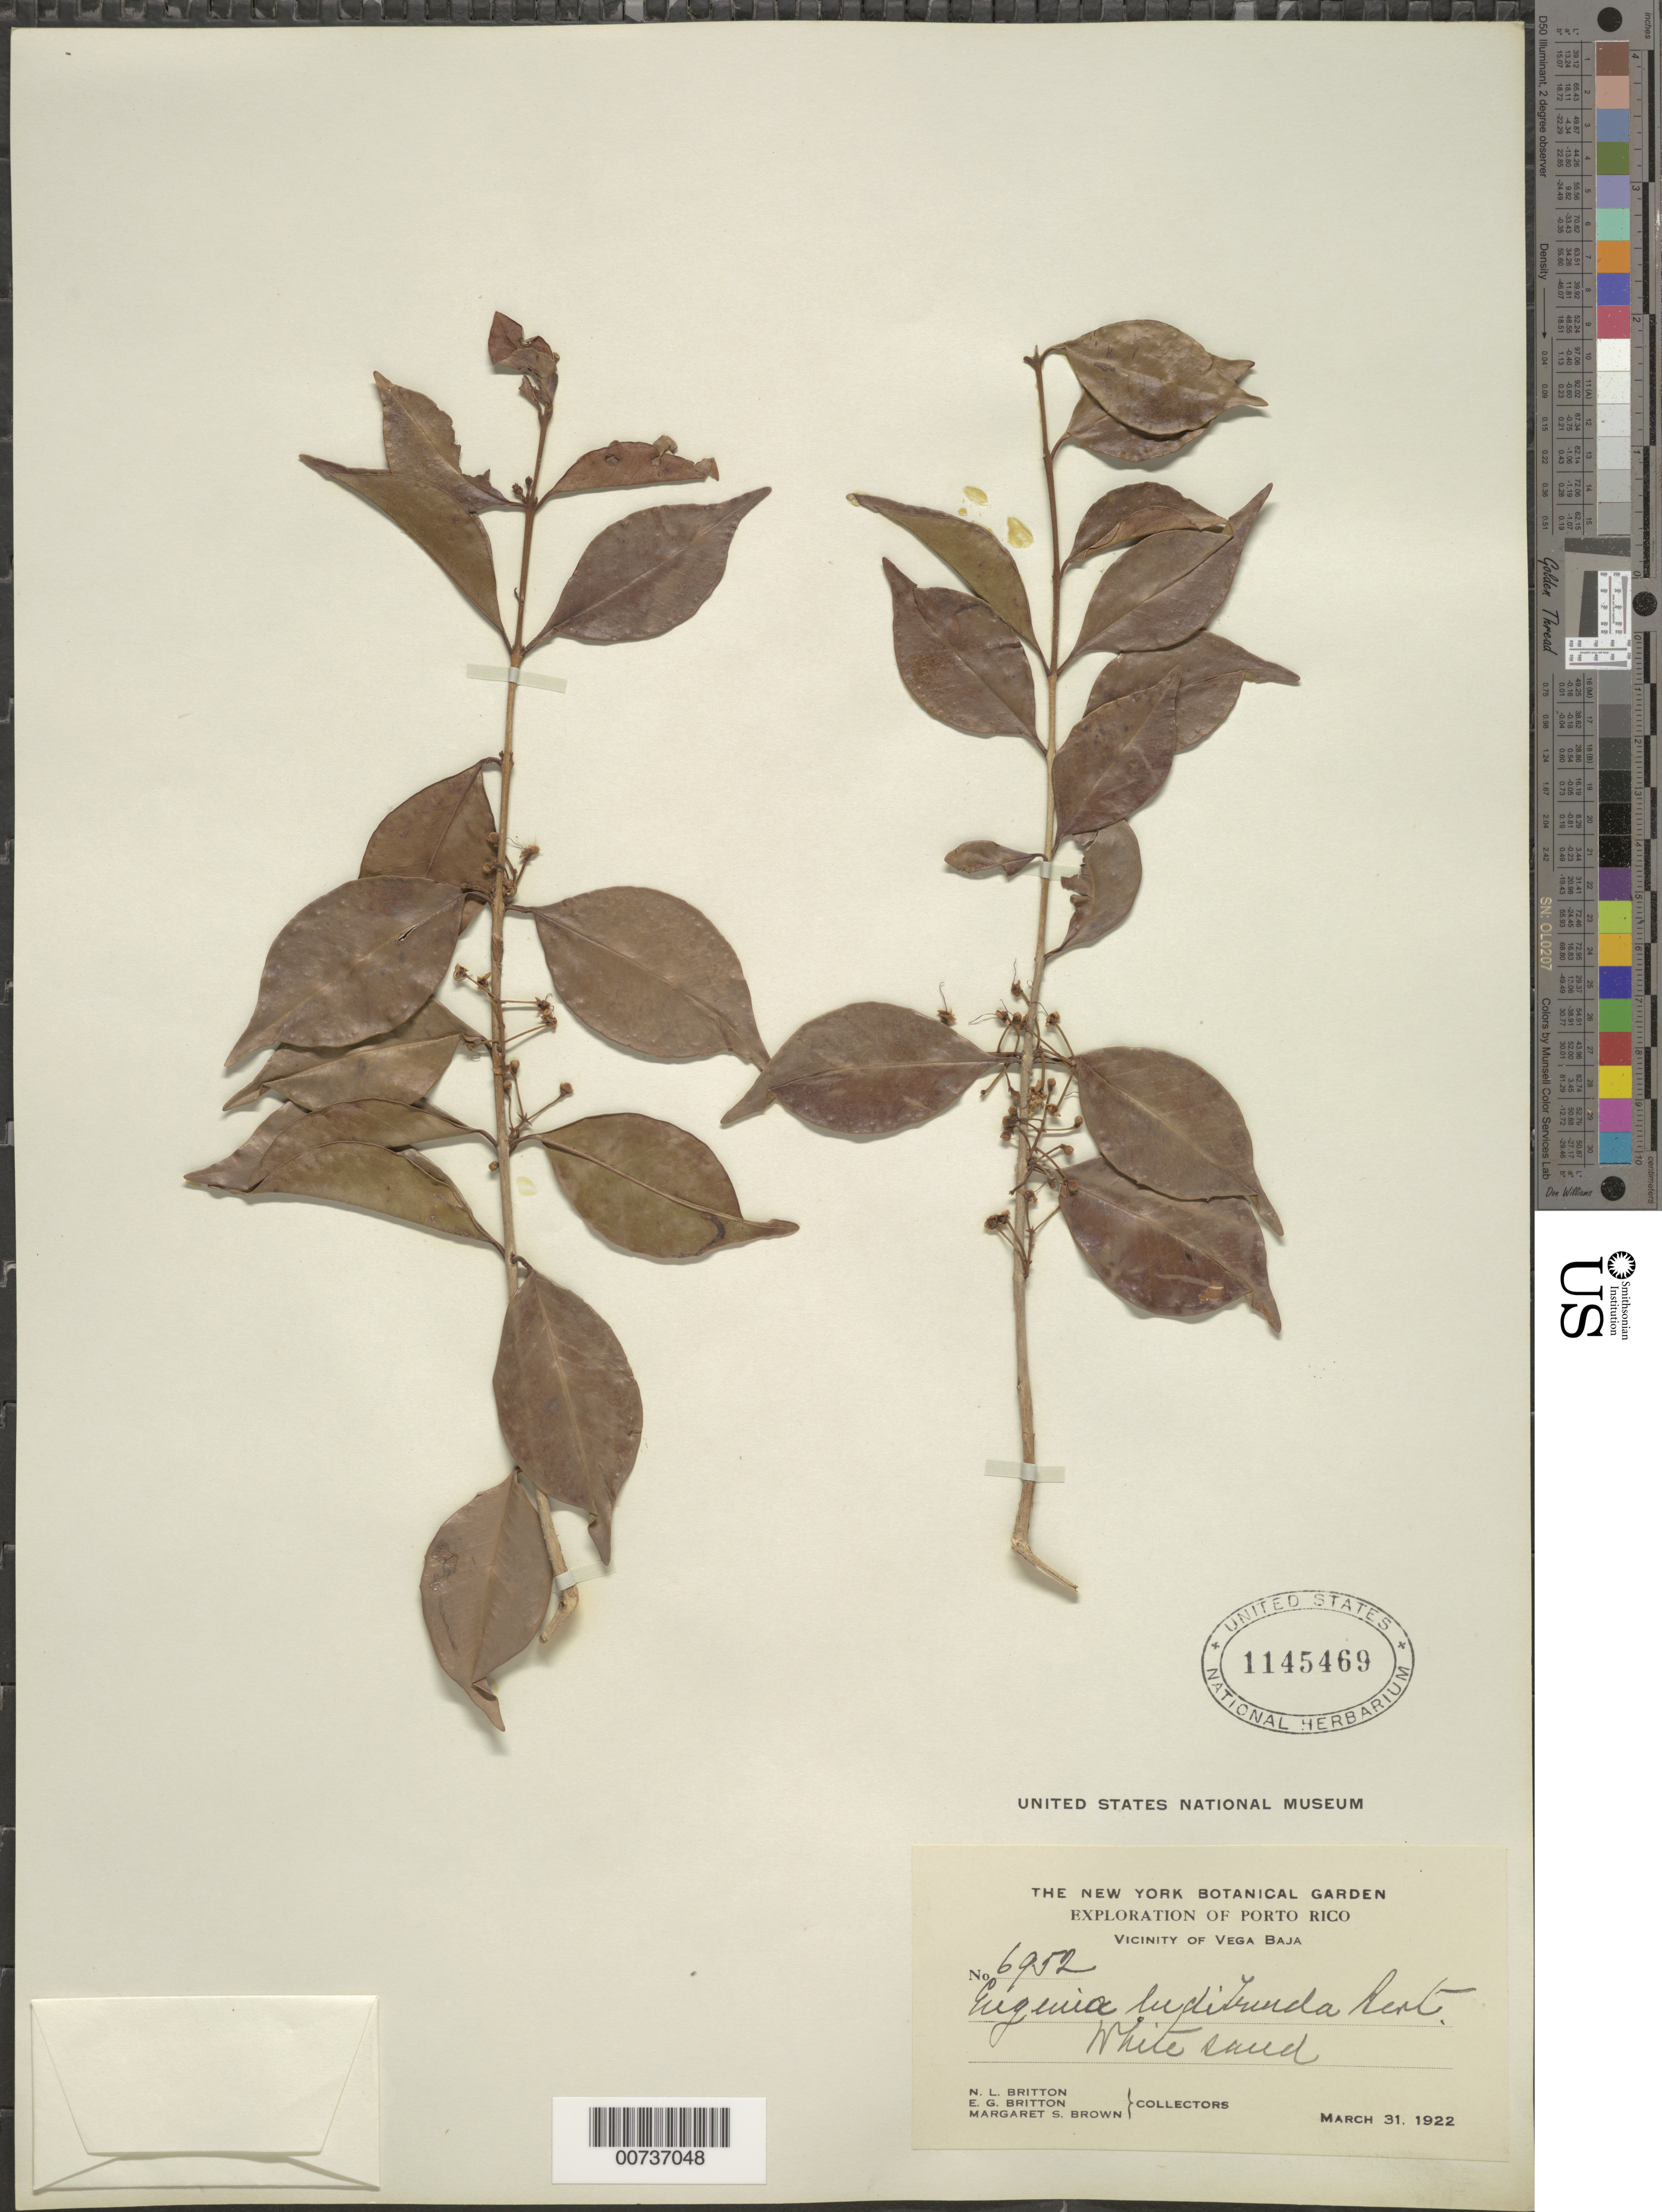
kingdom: Plantae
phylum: Tracheophyta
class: Magnoliopsida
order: Myrtales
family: Myrtaceae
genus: Eugenia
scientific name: Eugenia biflora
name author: (L.) DC.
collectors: N. Britton, E. G. Britton & M. S. Brown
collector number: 6952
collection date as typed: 31 Mar 1922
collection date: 1922-03-31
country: Puerto Rico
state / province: Vega Baja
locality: Vicinity of Vega Baja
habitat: White sand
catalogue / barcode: US 1145469